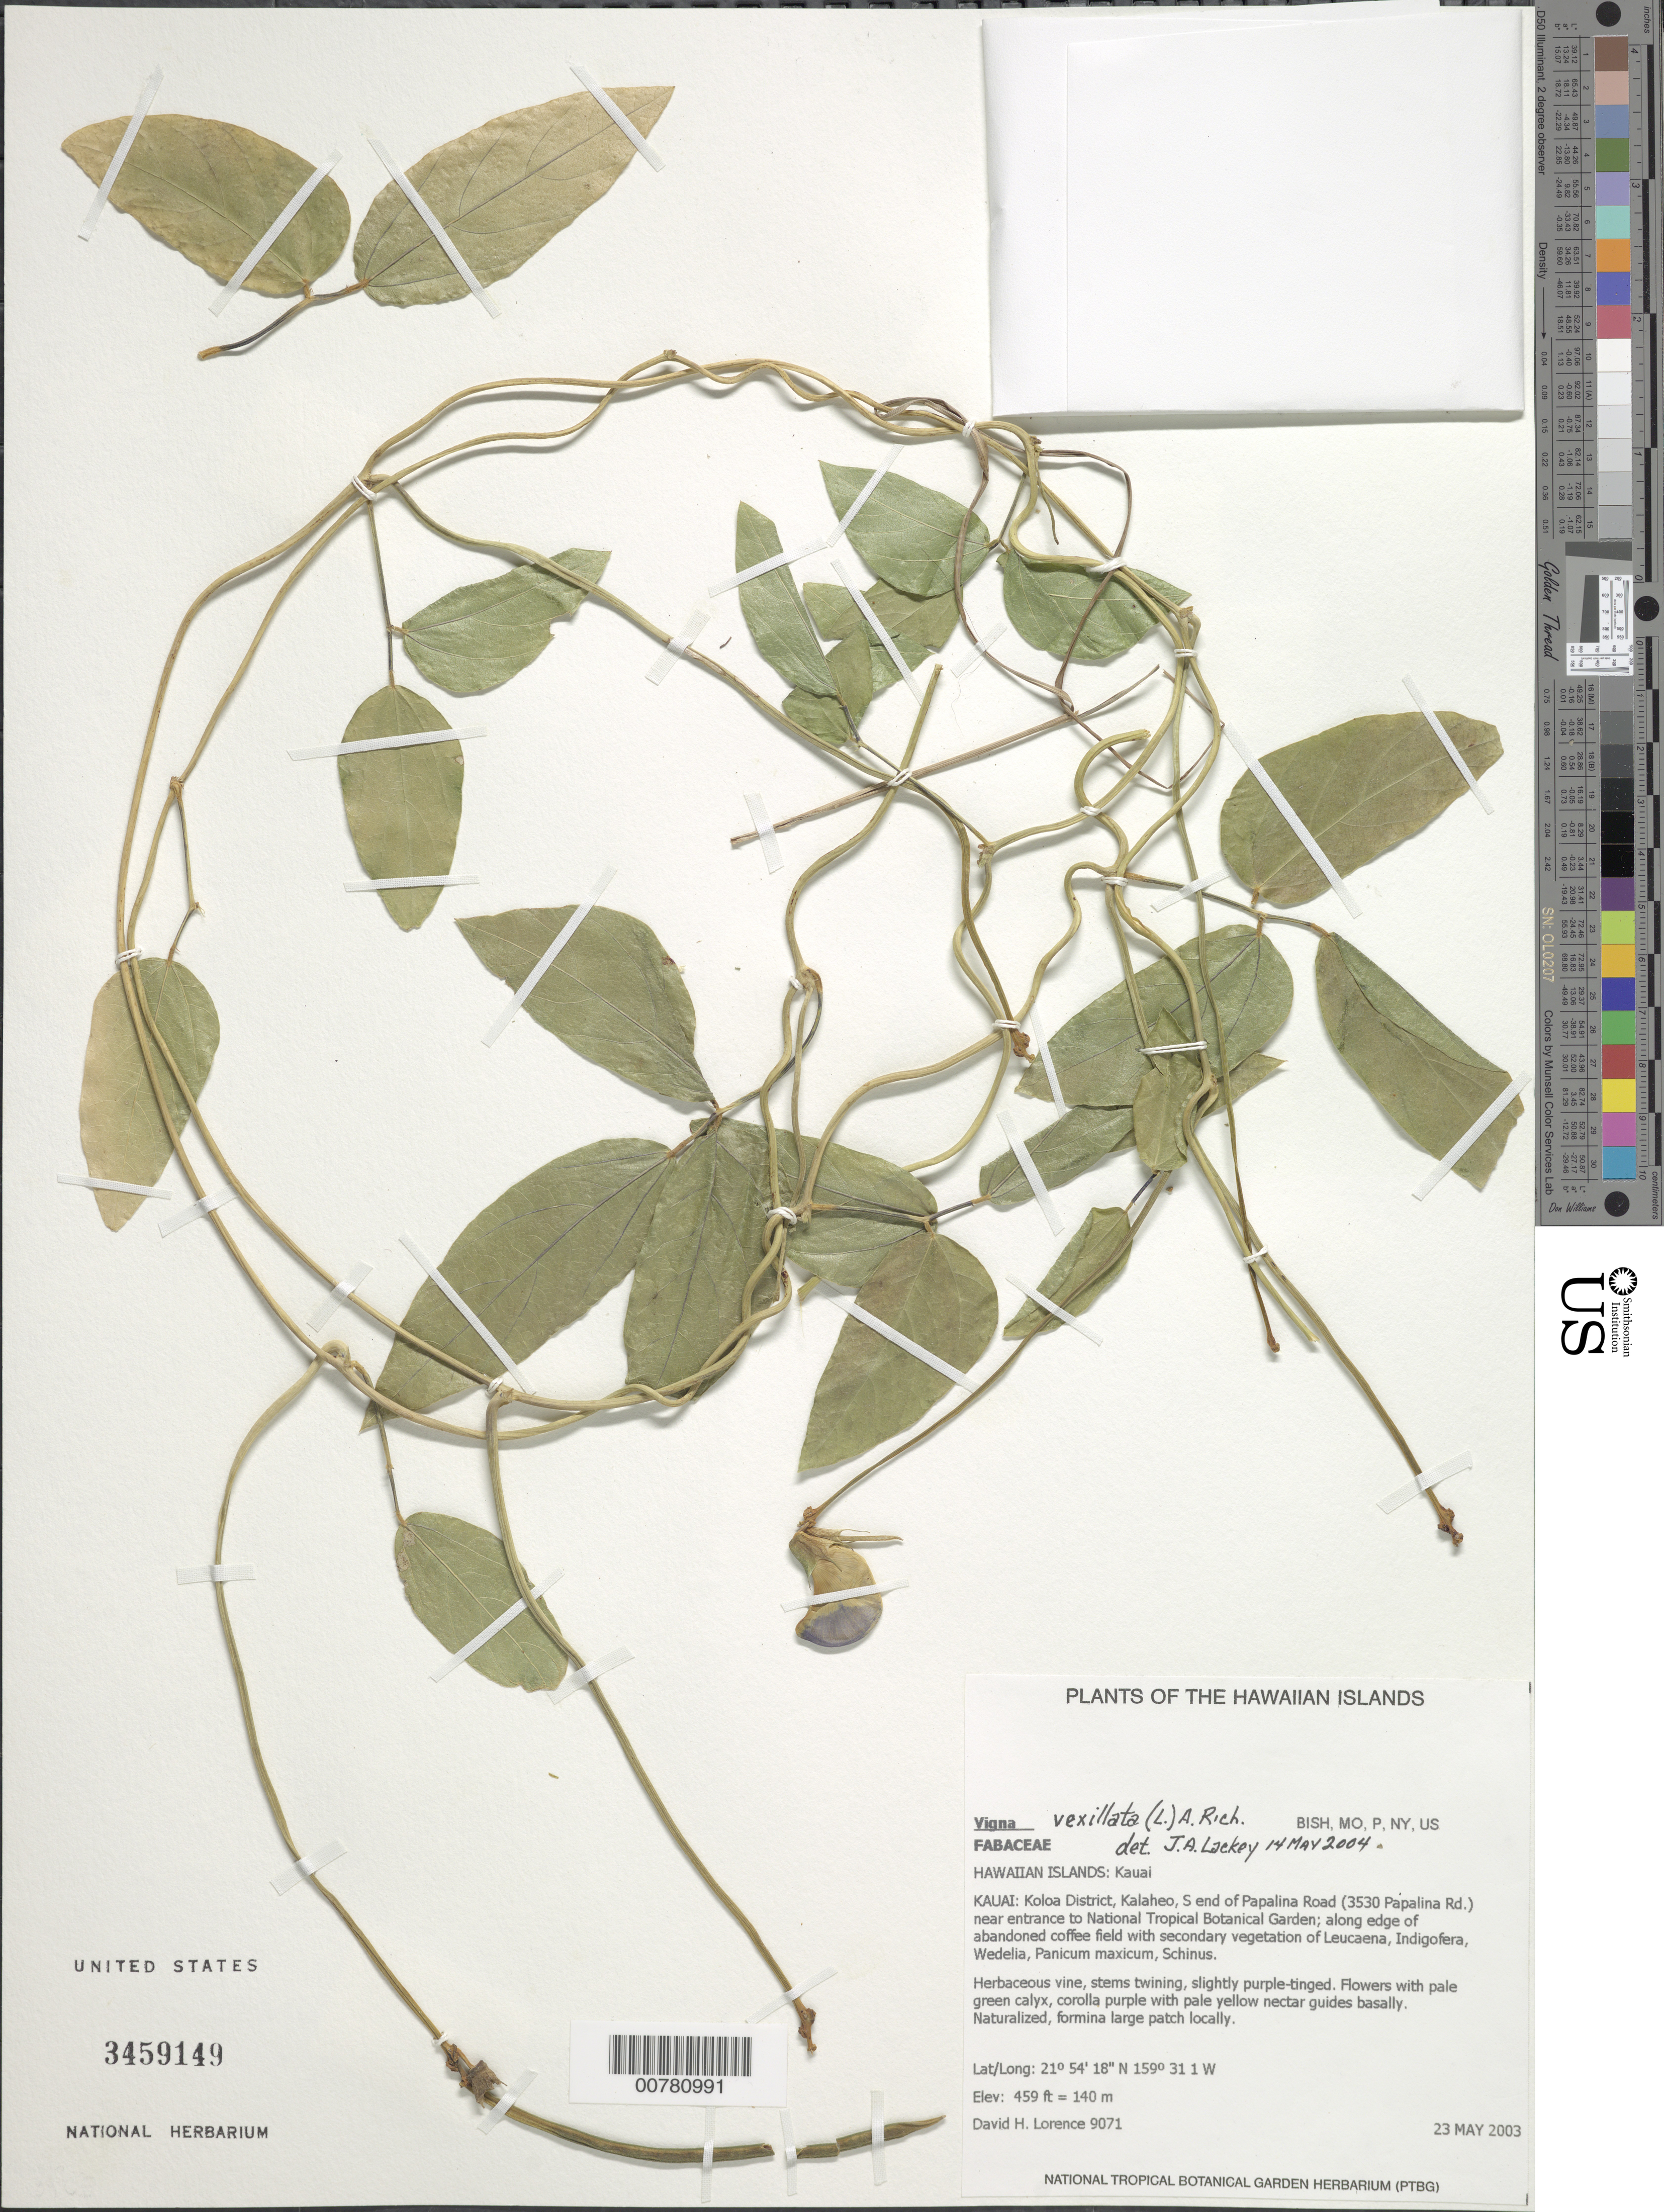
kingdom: Plantae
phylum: Tracheophyta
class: Magnoliopsida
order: Fabales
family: Fabaceae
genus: Vigna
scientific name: Vigna vexillata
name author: (L.) A. Rich.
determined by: Lackey, James A.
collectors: D. Lorence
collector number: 9071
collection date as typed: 23 May 2003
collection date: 2003-05-23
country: United States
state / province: Hawaii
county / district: Kauai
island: Kaua'i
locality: Kalaheo, S of Papalina Road (3530 Papalina Rd) near entrance to National Tropical Botanical Garden, along edge o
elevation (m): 140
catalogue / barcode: US 3459149